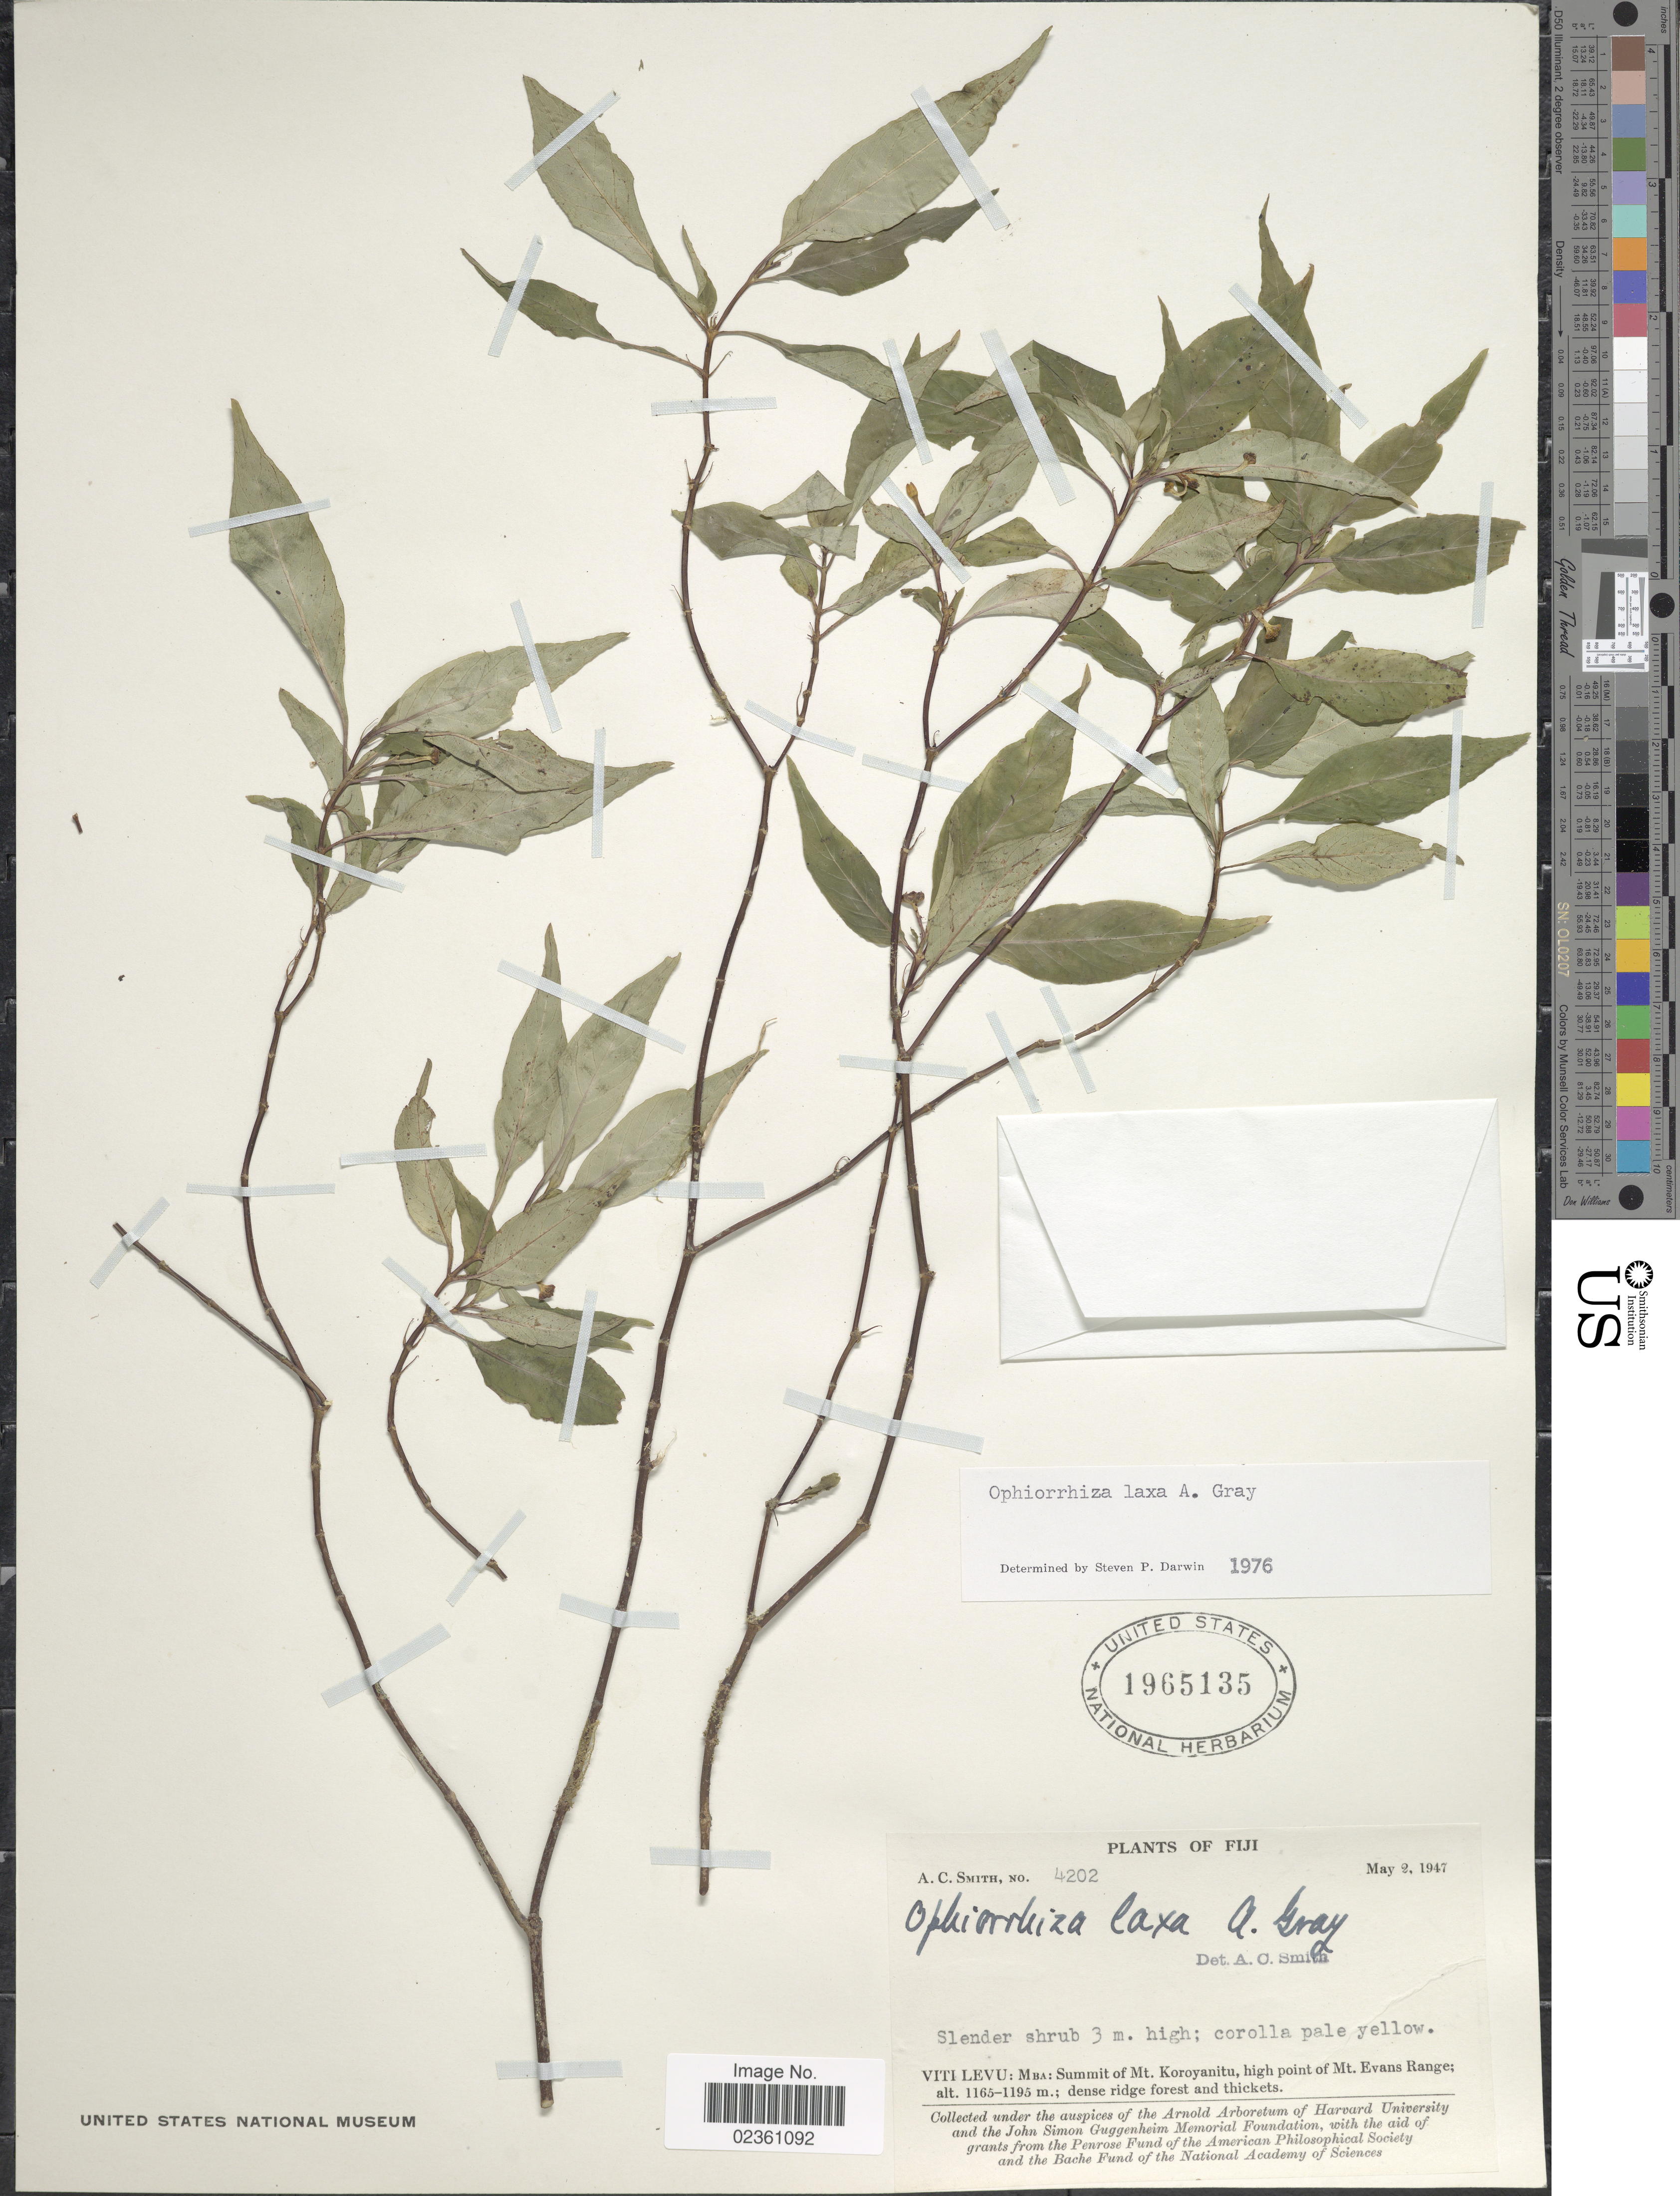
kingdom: Plantae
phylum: Tracheophyta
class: Magnoliopsida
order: Gentianales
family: Rubiaceae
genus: Ophiorrhiza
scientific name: Ophiorrhiza laxa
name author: A. Gray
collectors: A. C. Smith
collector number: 4202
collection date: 1947-05-02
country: Fiji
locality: Viti Levu: Mba: Summit of Mt Koroyanitu, high point of Mt Evans Range; dense ridge forest and thickets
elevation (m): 1165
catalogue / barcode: US 1965135